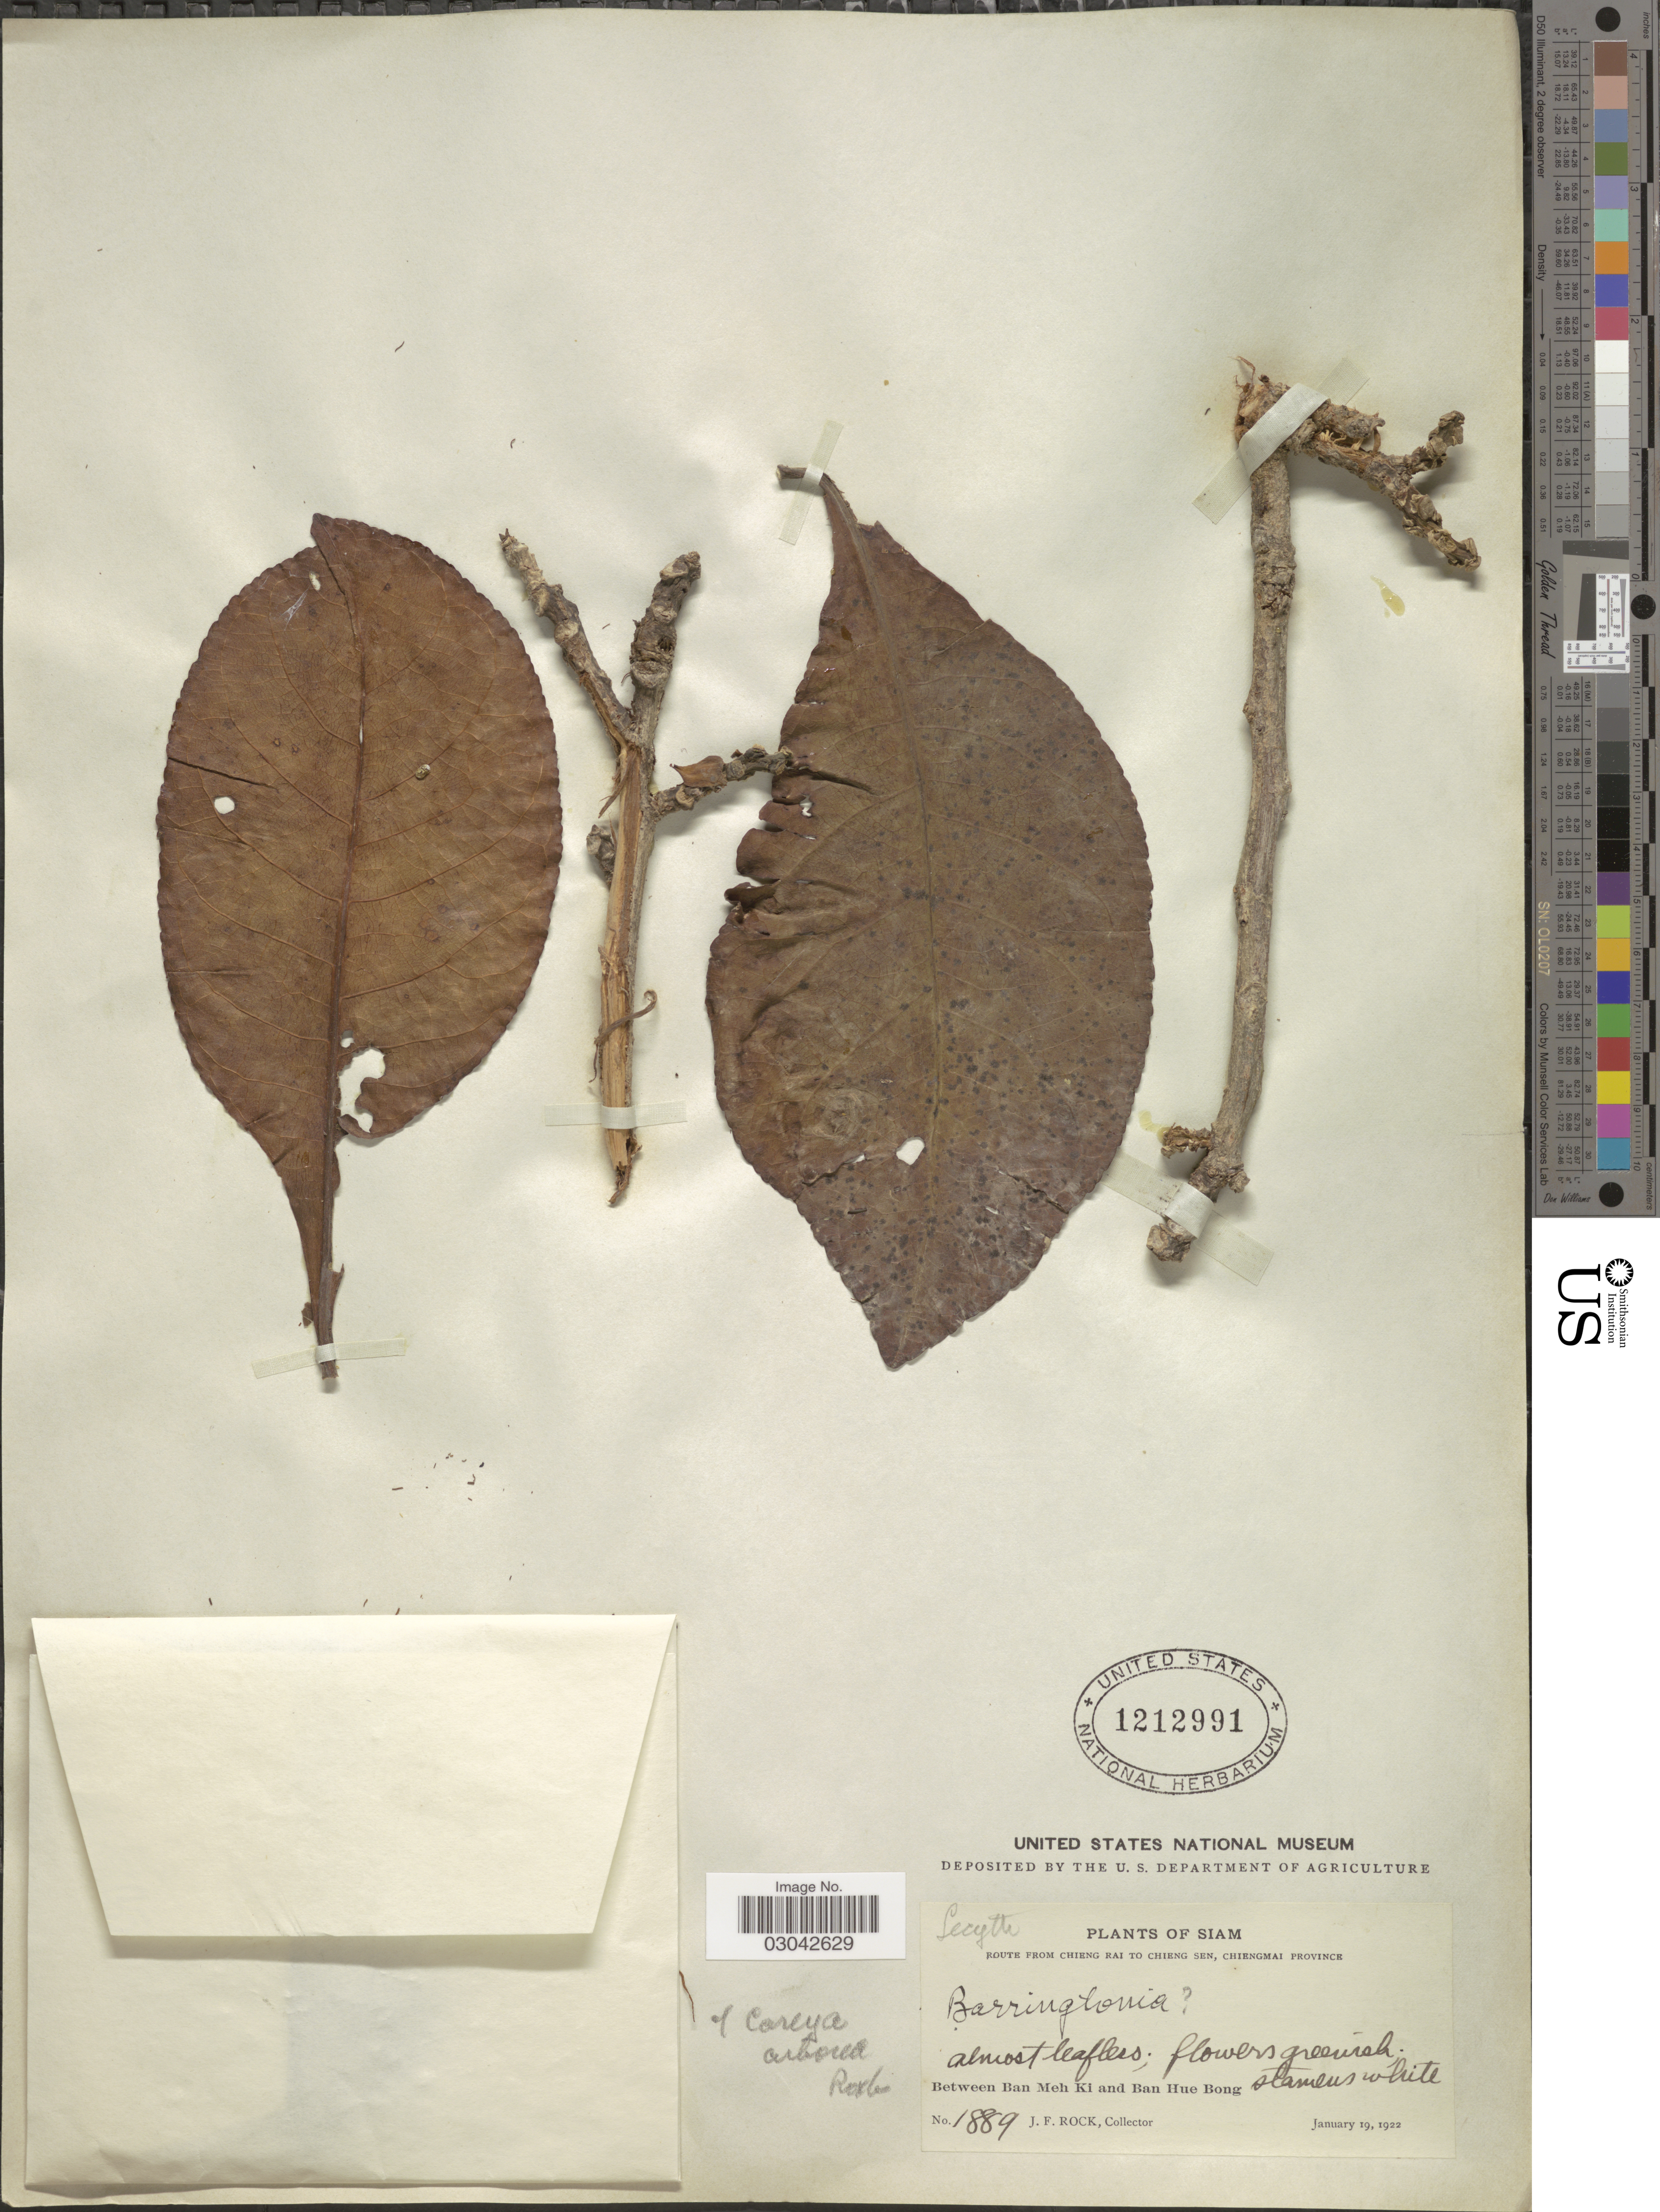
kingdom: Plantae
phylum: Tracheophyta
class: Magnoliopsida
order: Ericales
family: Lecythidaceae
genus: Careya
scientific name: Careya arborea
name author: Roxb.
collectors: J. Rock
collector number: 1889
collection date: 1922-01-19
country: Thailand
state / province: Chiang Mai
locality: Siam. Route from Chieng Rai to Chieng Sen, Chiengmai Province. Between Ban Meh Ki and Ban Hue Bong.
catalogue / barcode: US 1212991